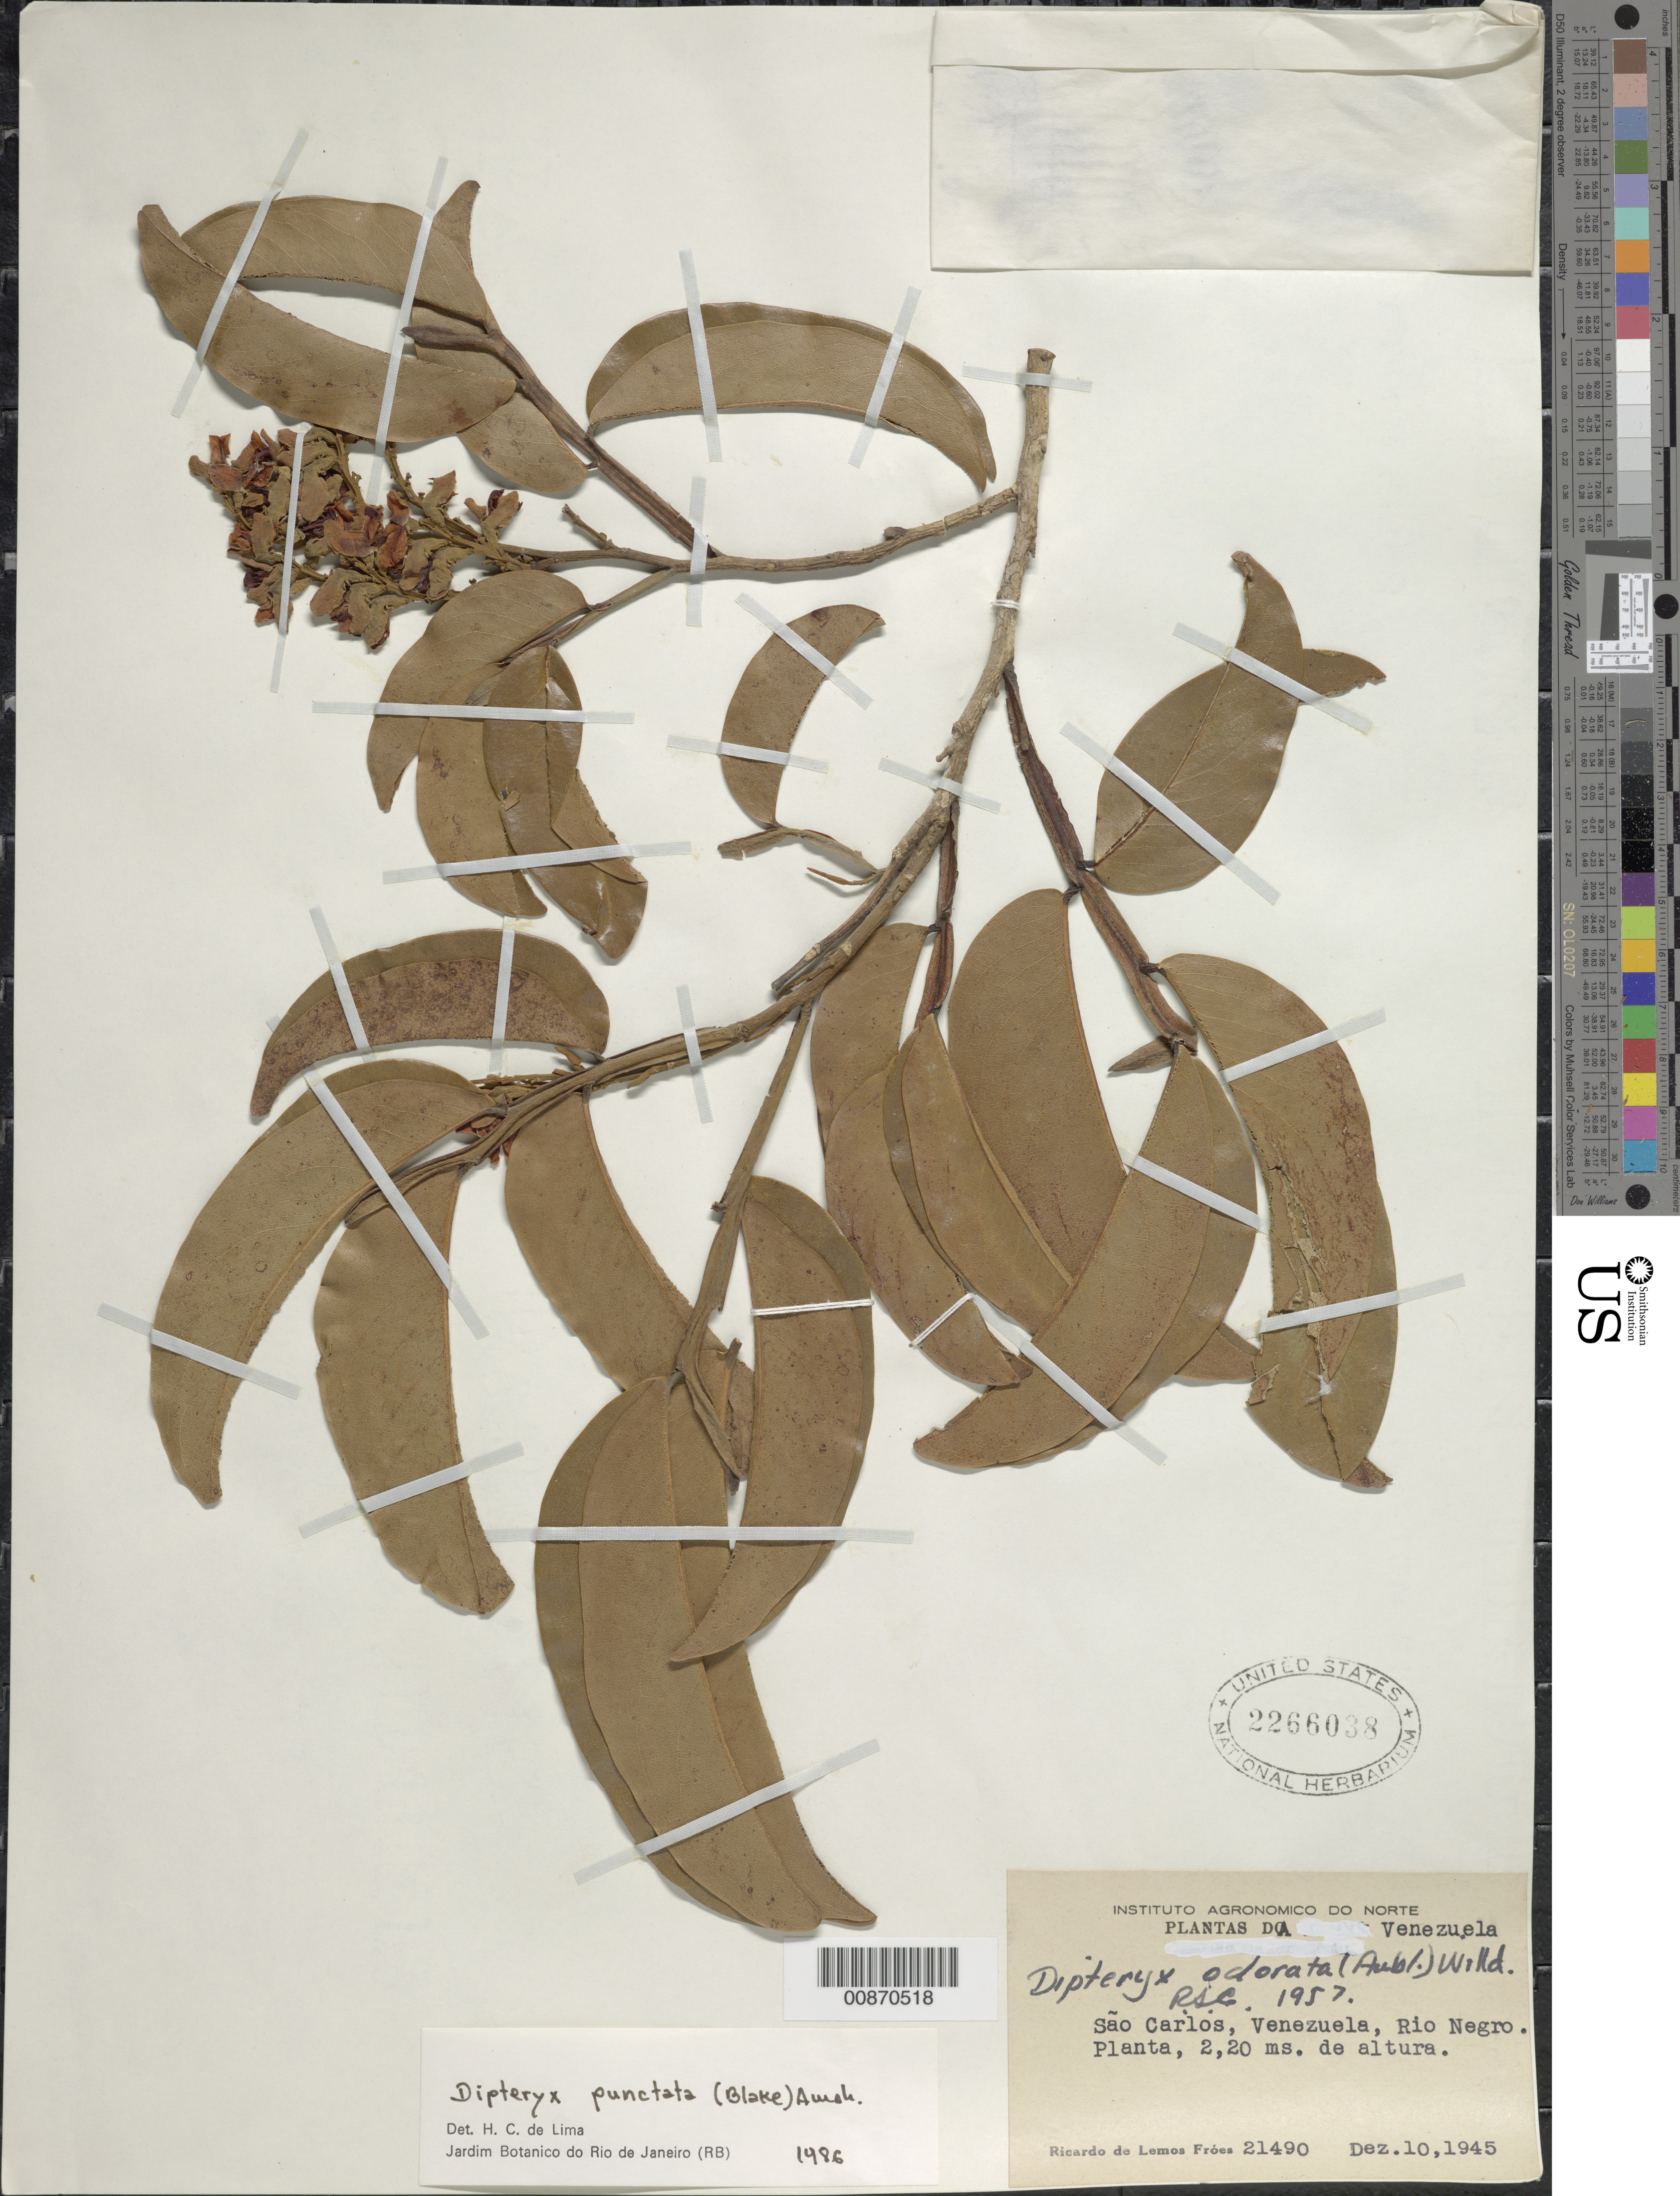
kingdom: Plantae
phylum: Tracheophyta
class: Magnoliopsida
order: Fabales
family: Fabaceae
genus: Dipteryx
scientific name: Dipteryx punctata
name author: (S.F. Blake) Amshoff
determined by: Lima, H. C. de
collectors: R. L. Fróes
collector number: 21490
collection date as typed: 10-Dec-45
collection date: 1945-12-10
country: Venezuela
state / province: Amazonas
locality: San Carlos de Río Negro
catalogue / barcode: US 2266038